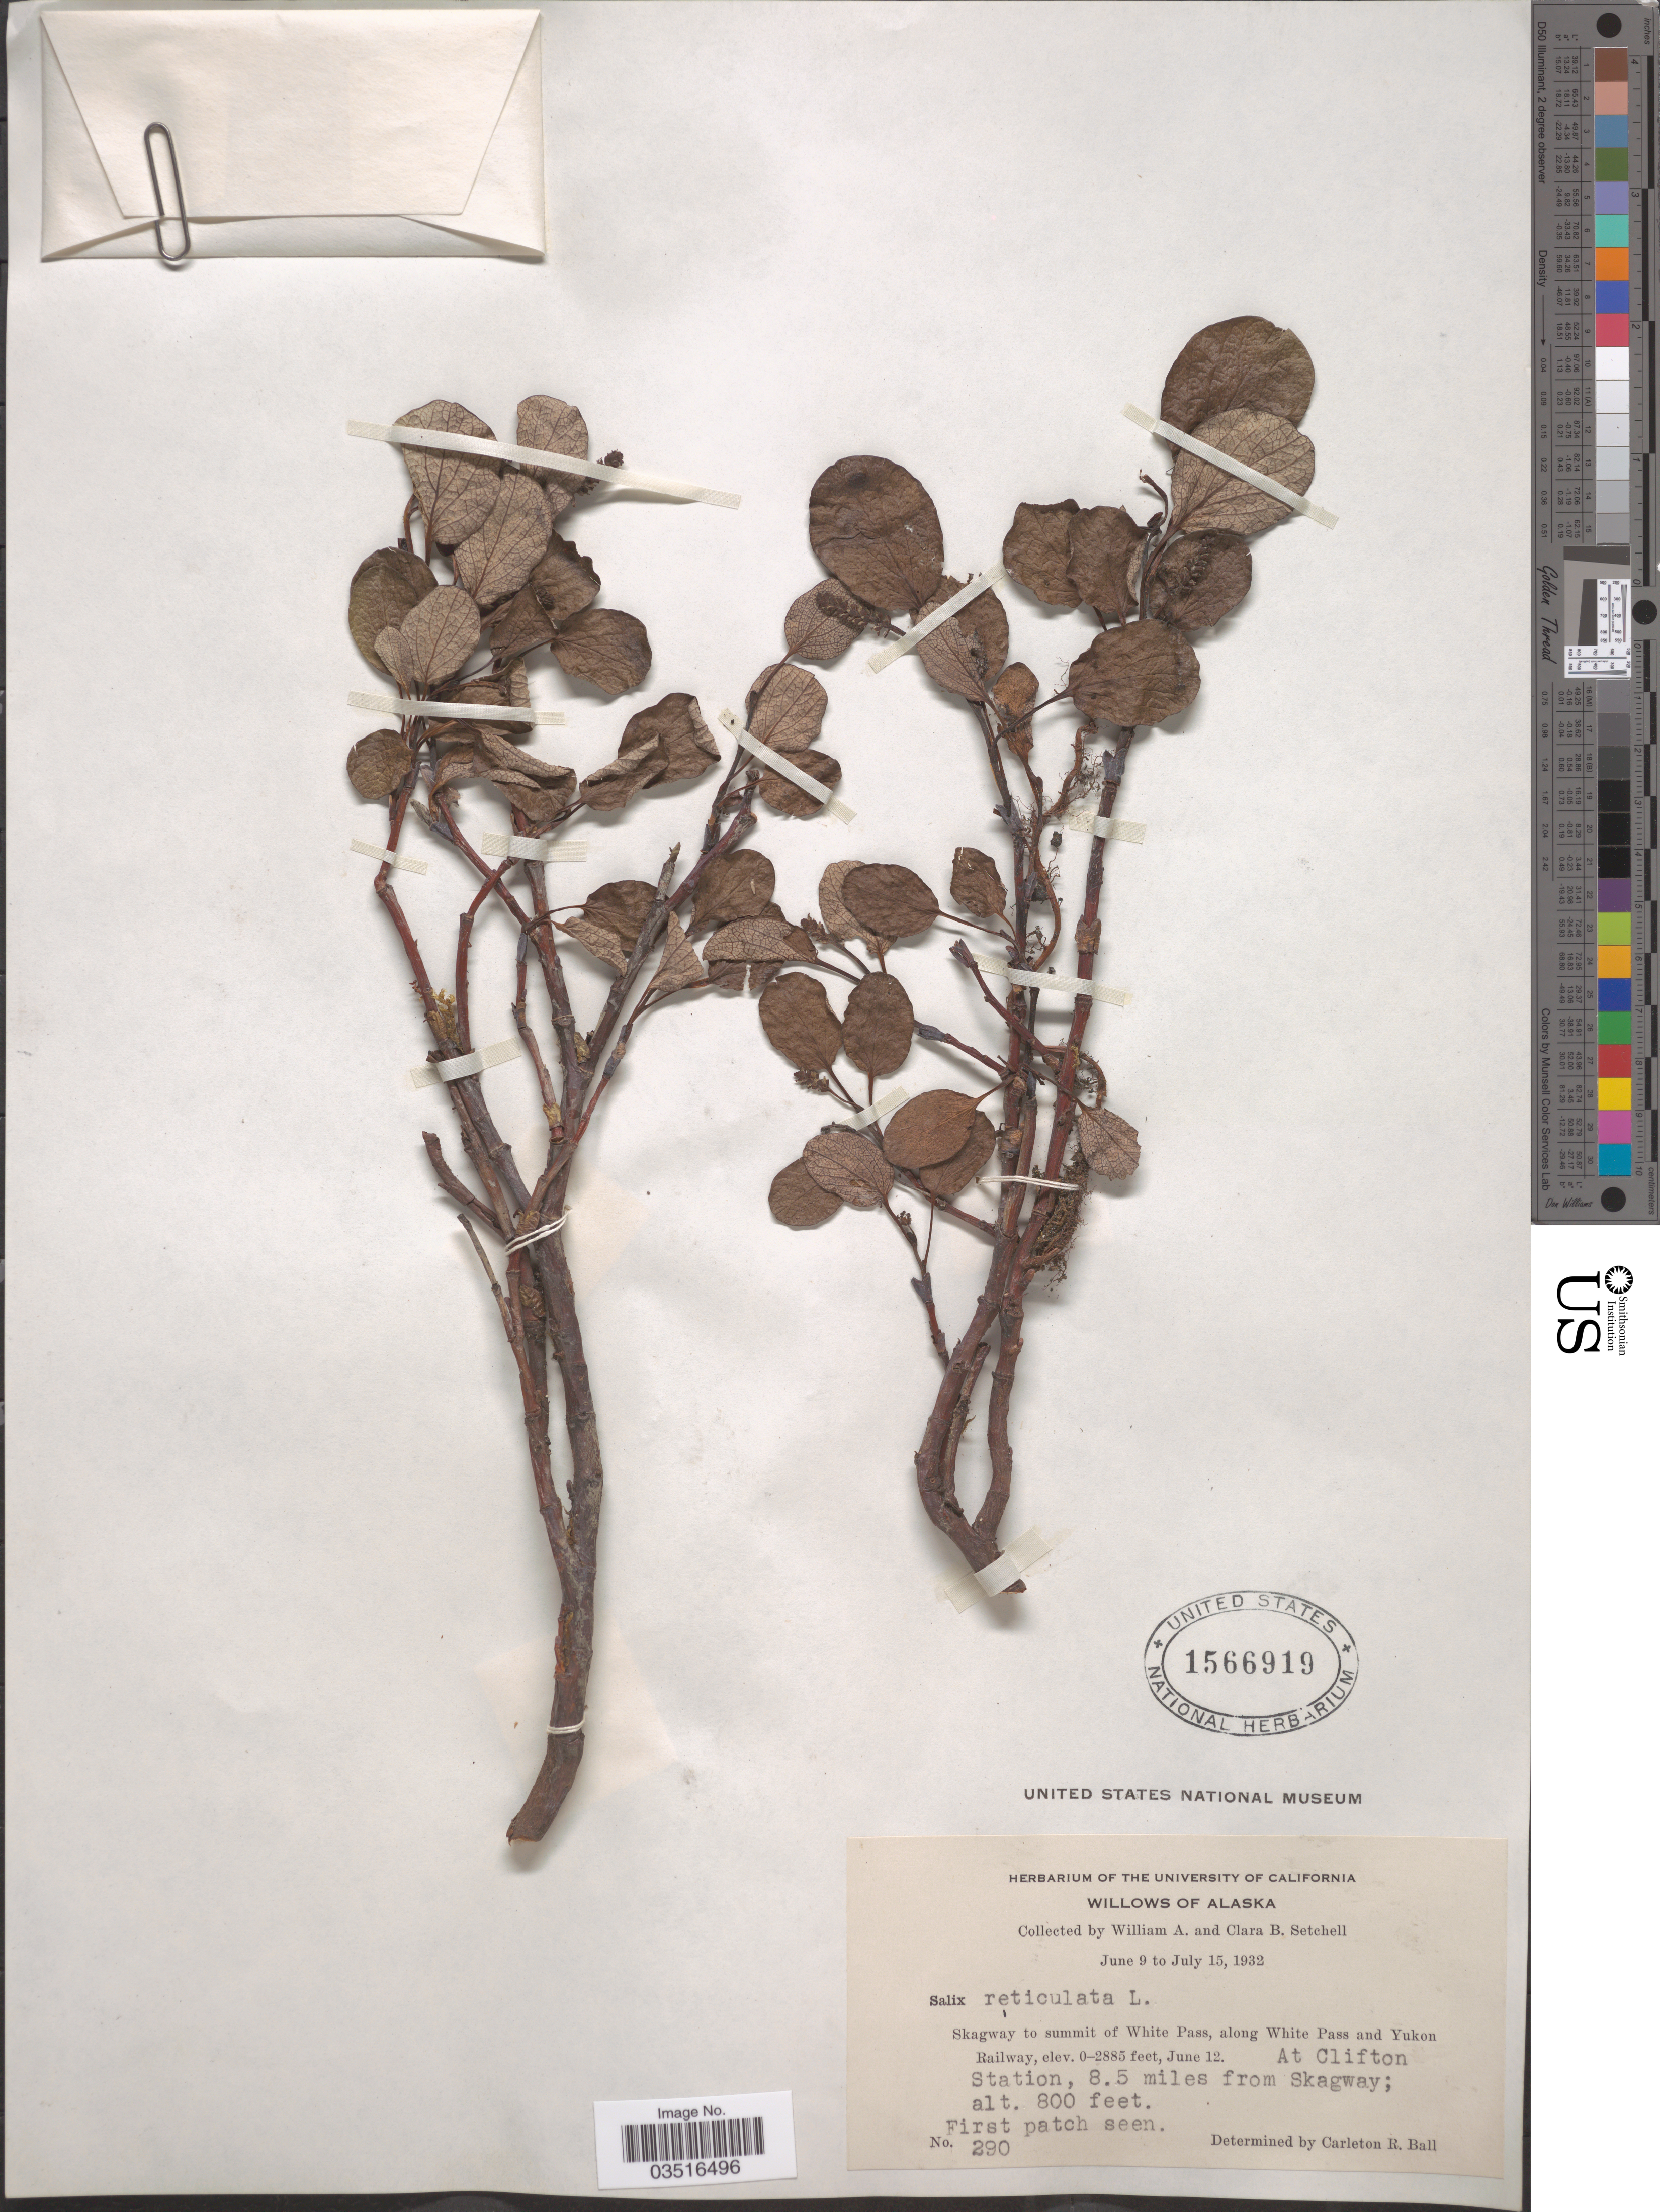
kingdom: Plantae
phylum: Tracheophyta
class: Magnoliopsida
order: Malpighiales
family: Salicaceae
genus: Salix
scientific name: Salix reticulata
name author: L.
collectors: W. Setchell & C. B. Setchell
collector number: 290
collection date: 1932-06-12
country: United States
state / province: Alaska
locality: Skagway to summit of White Pass, along White Pas and Yukon Railway. At Clifton Station, 8.5 miles from Skagway.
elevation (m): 0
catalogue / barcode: US 1566919